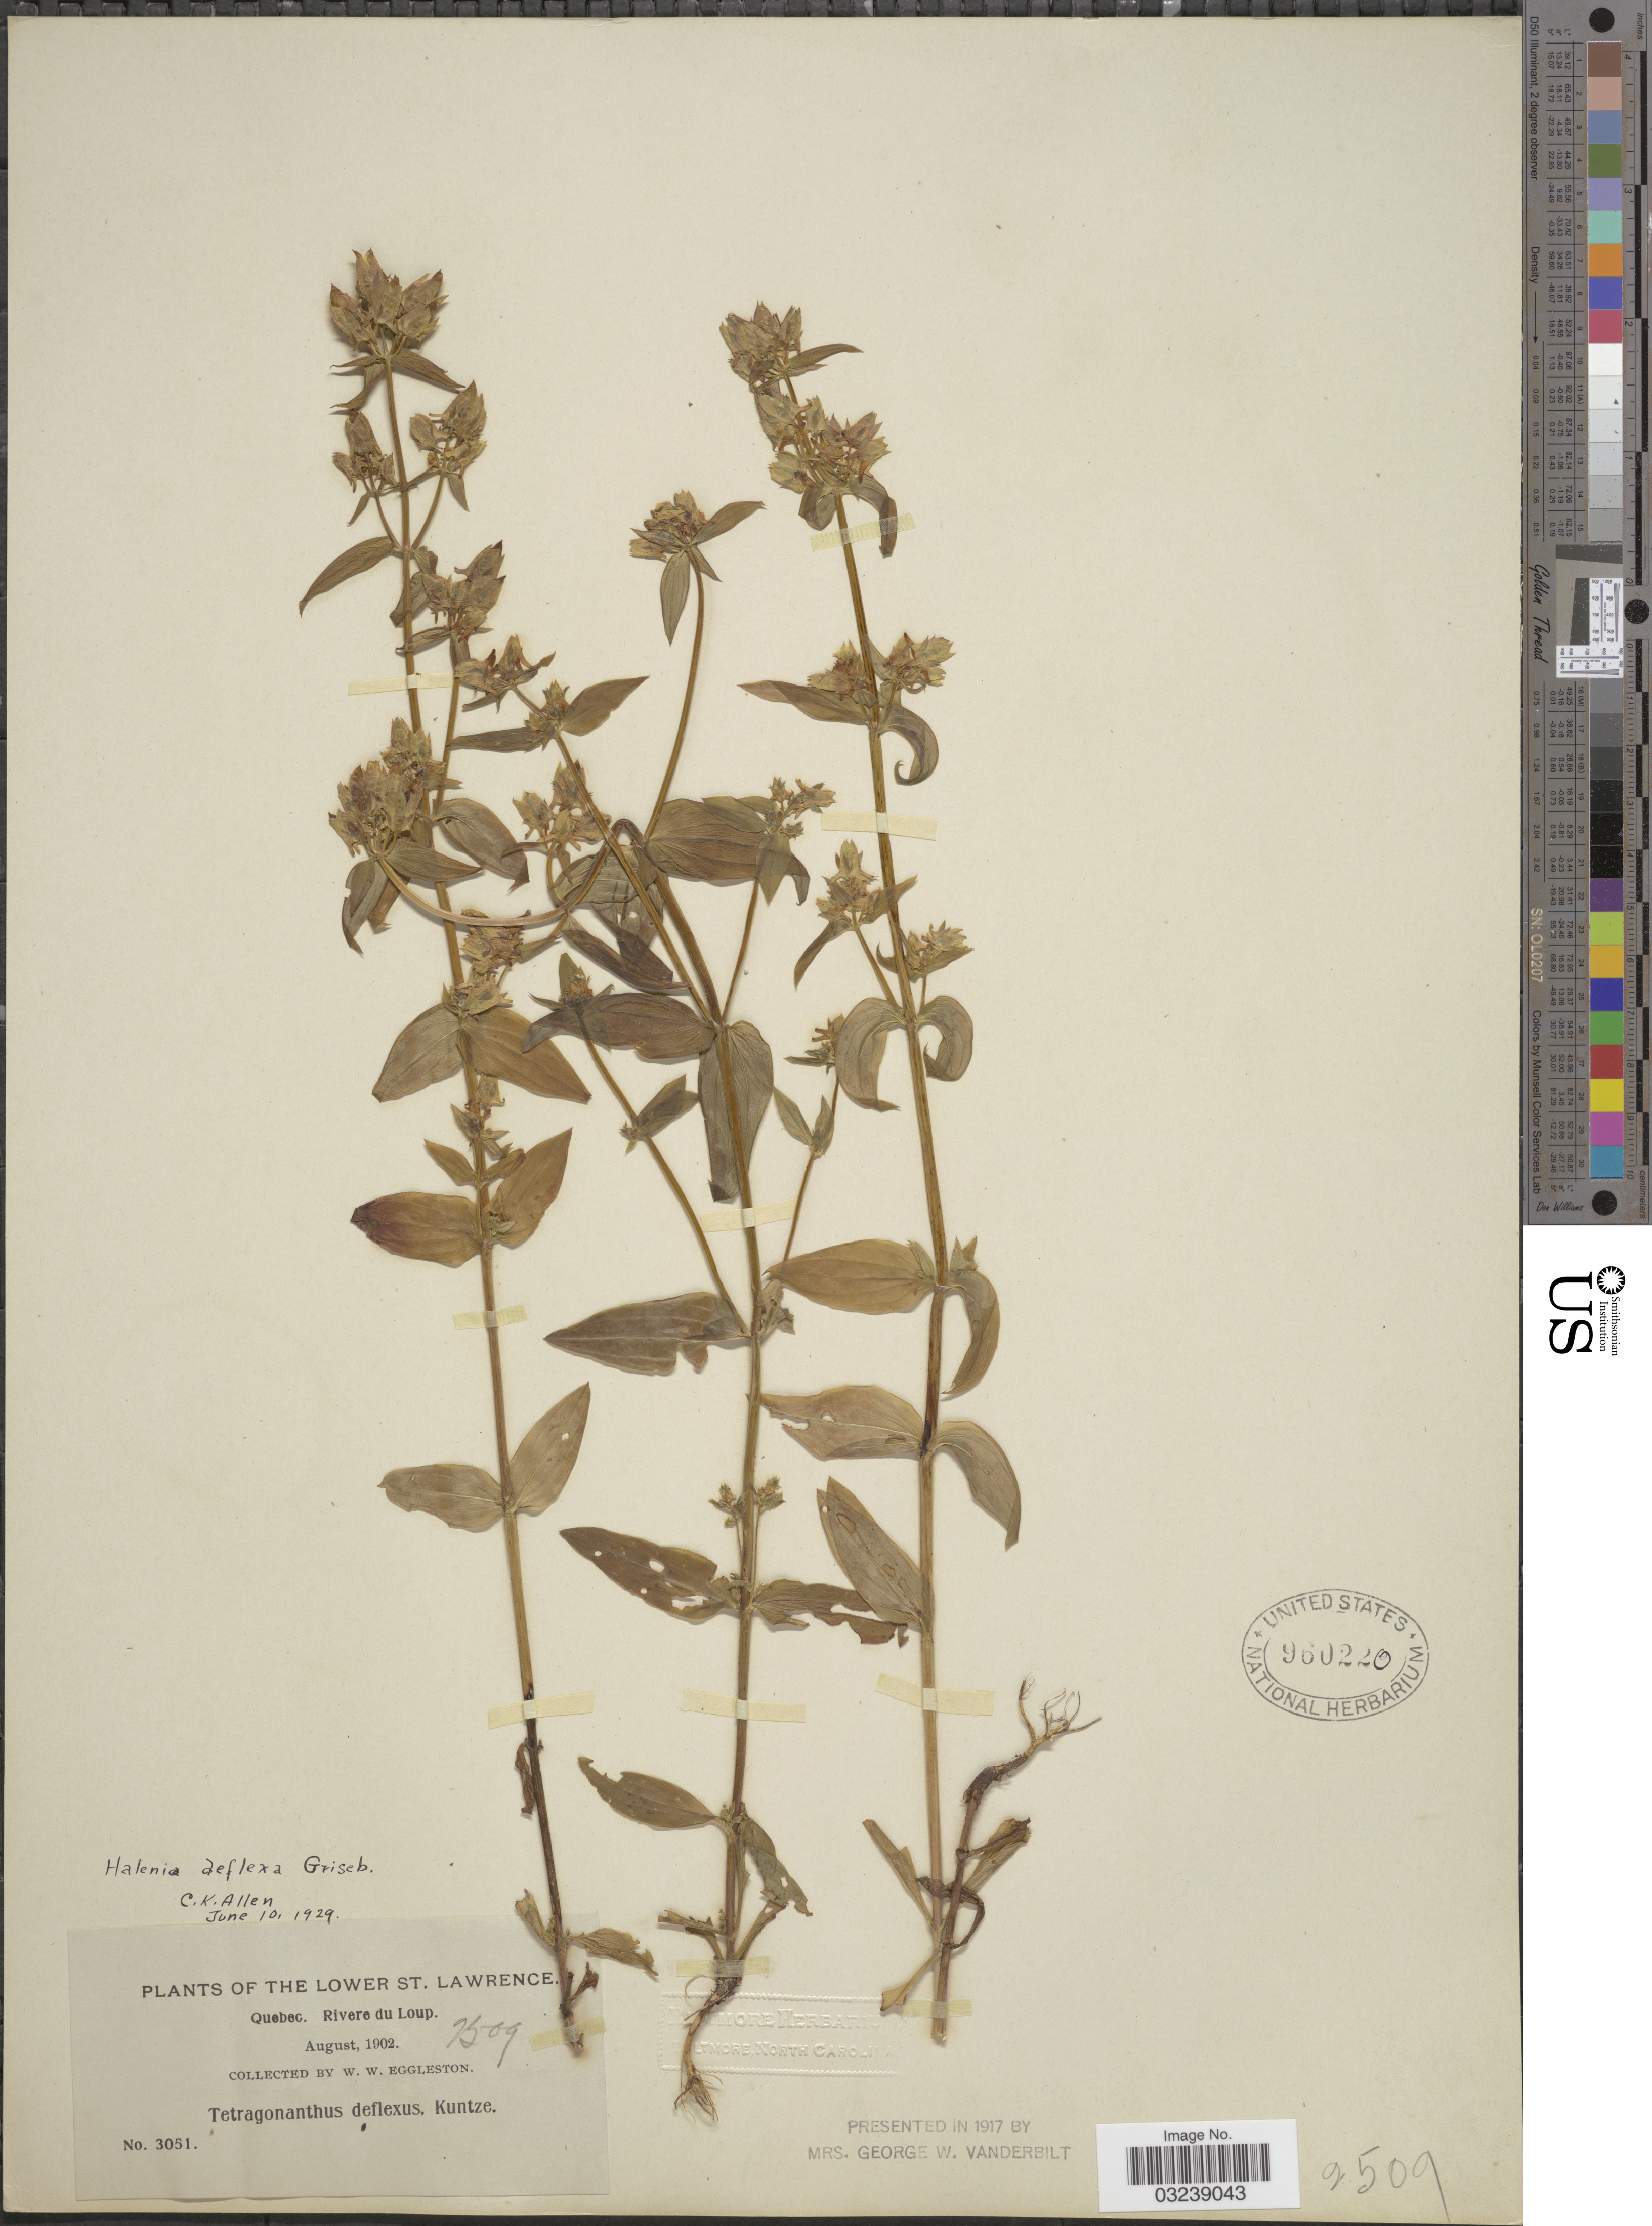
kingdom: Plantae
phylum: Tracheophyta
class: Magnoliopsida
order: Gentianales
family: Gentianaceae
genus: Halenia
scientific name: Halenia deflexa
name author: (Sm.) Griseb.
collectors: W. W. Eggleston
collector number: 3051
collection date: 1902-08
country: Canada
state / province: Quebec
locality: The Lower St. Lawrence. Rivere du Loup.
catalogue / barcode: US 960220